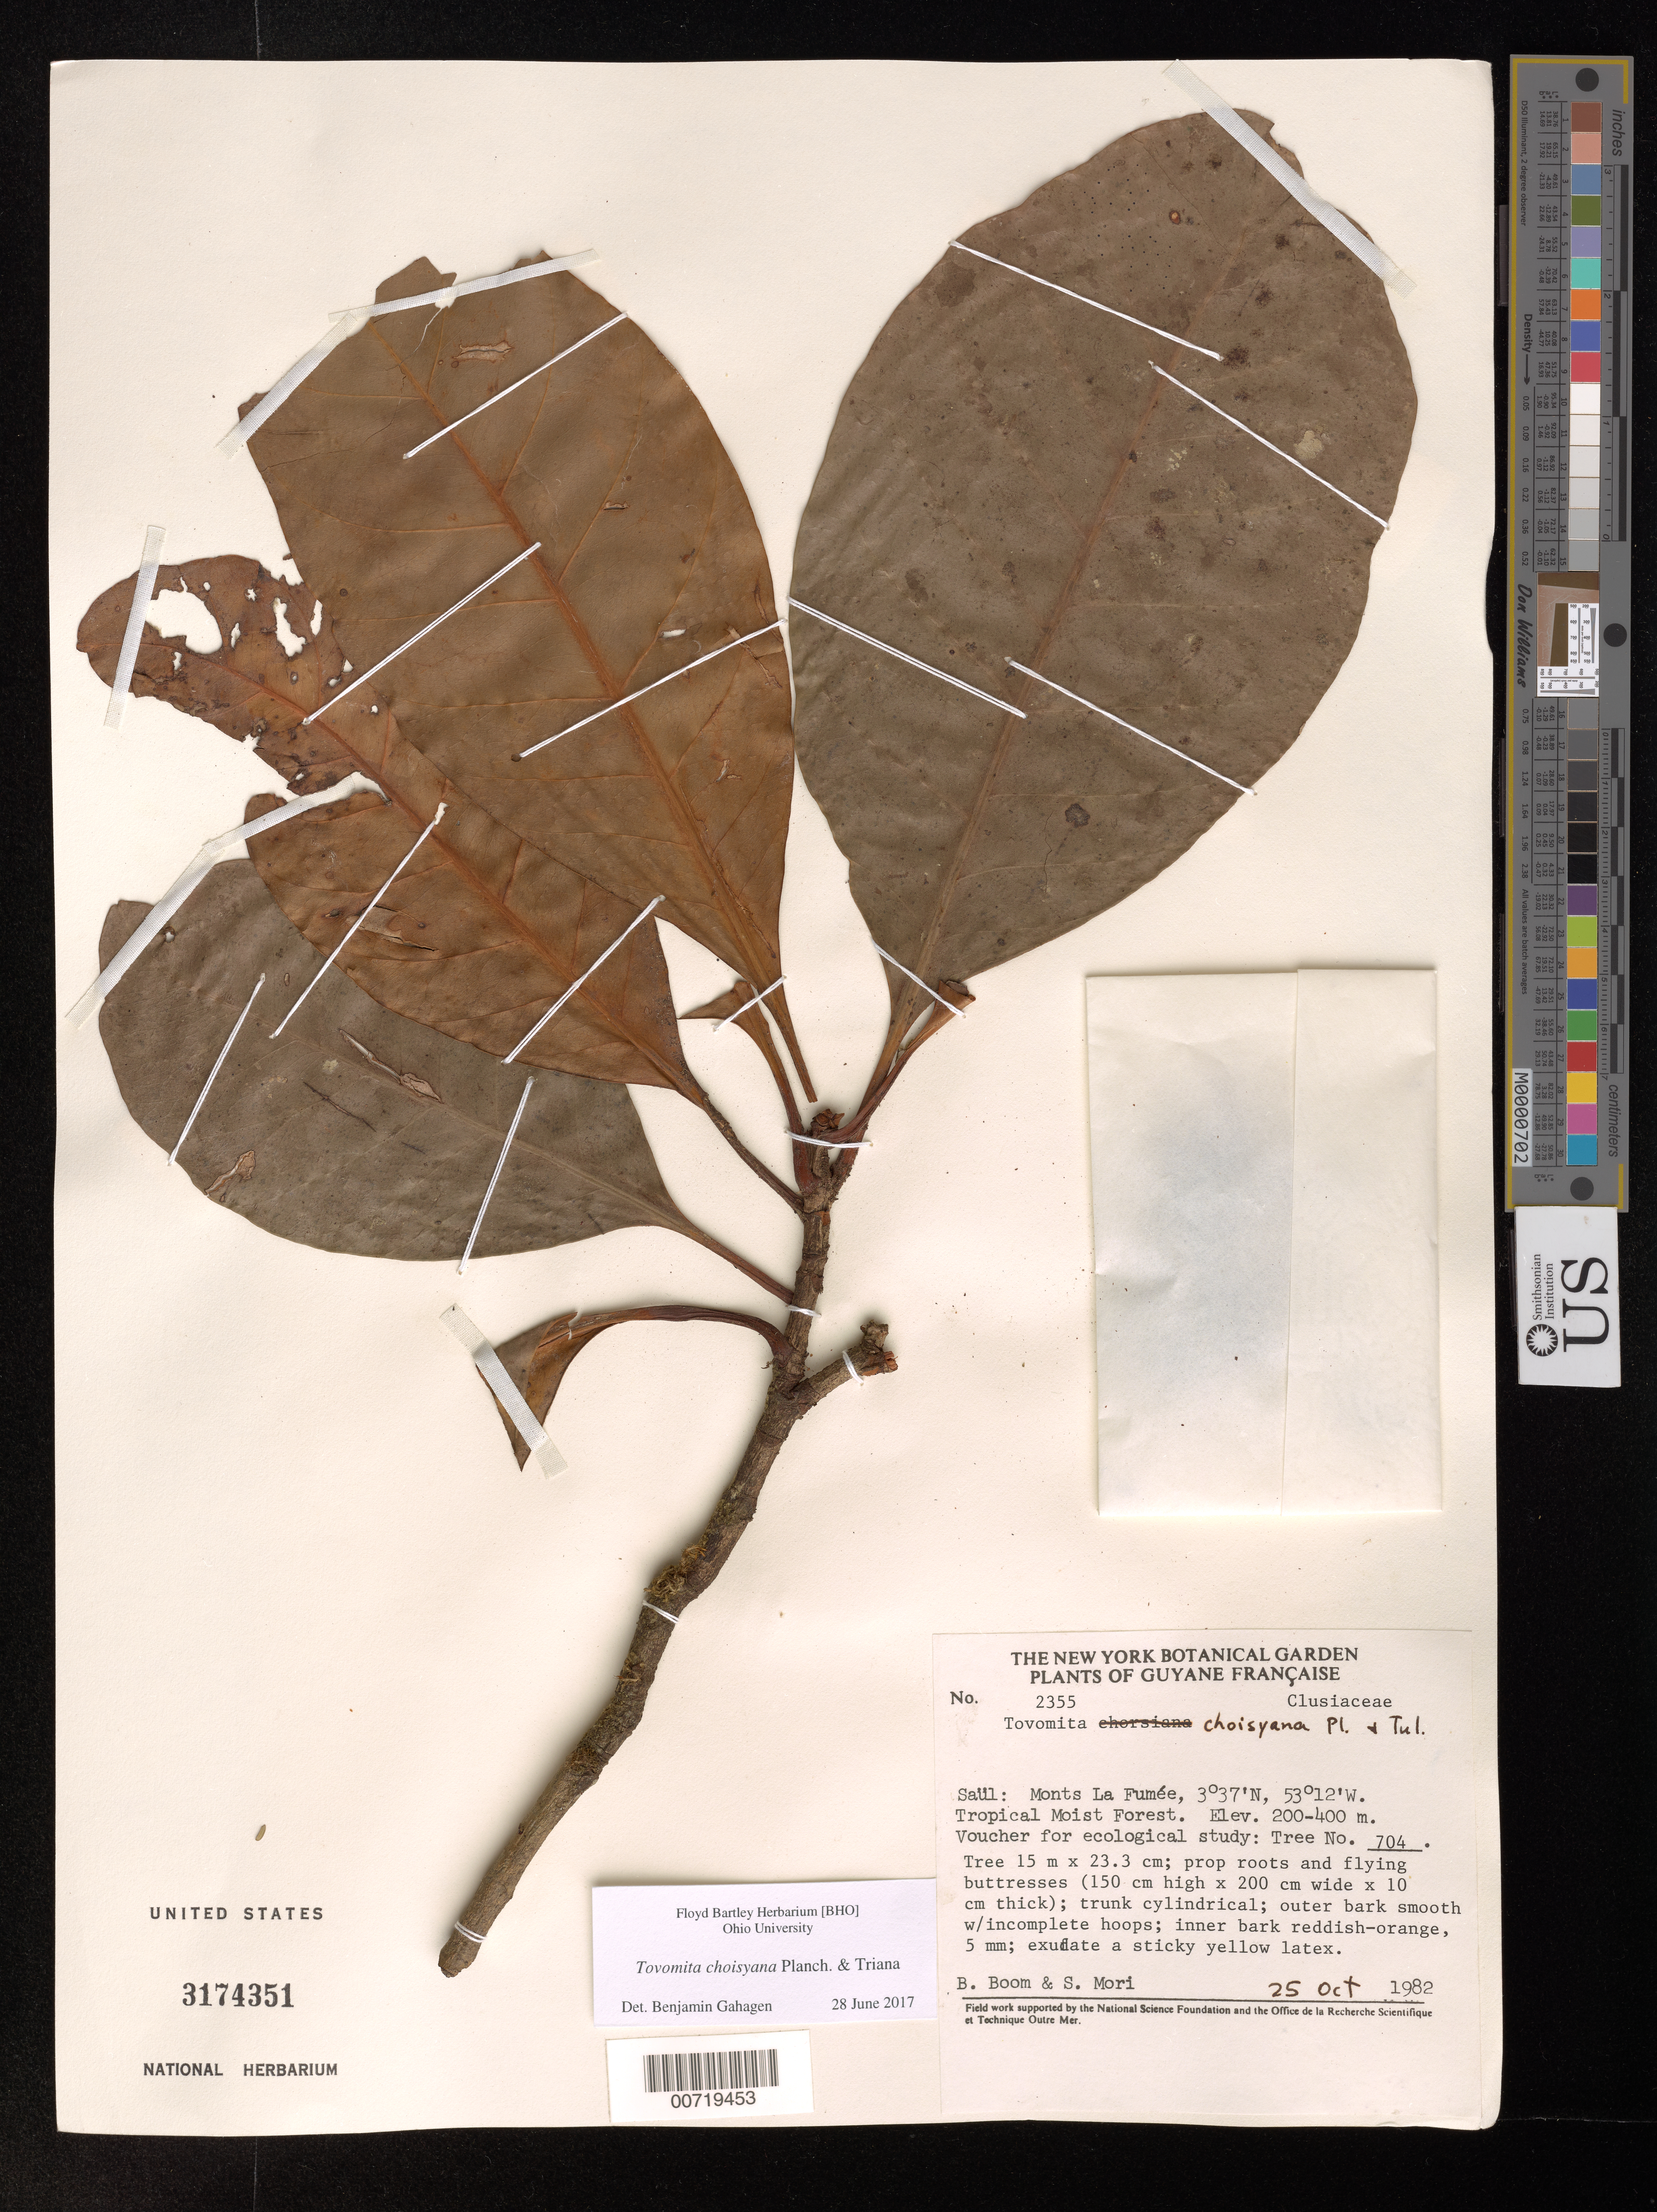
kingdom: Plantae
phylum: Tracheophyta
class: Magnoliopsida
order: Malpighiales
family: Clusiaceae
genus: Tovomita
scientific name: Tovomita choisyana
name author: Planch. & Triana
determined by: Gahagen, Benjamin, (BHO), Ohio University (UNITED STATES)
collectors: B. M. Boom & S. Mori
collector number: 2355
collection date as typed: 25-Oct-82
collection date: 1982-10-25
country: French Guiana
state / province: Saint-Laurent-du-Maroni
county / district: Saül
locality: Monts La Fumée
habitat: Tropical moist forest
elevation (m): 200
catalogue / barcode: US 3174351